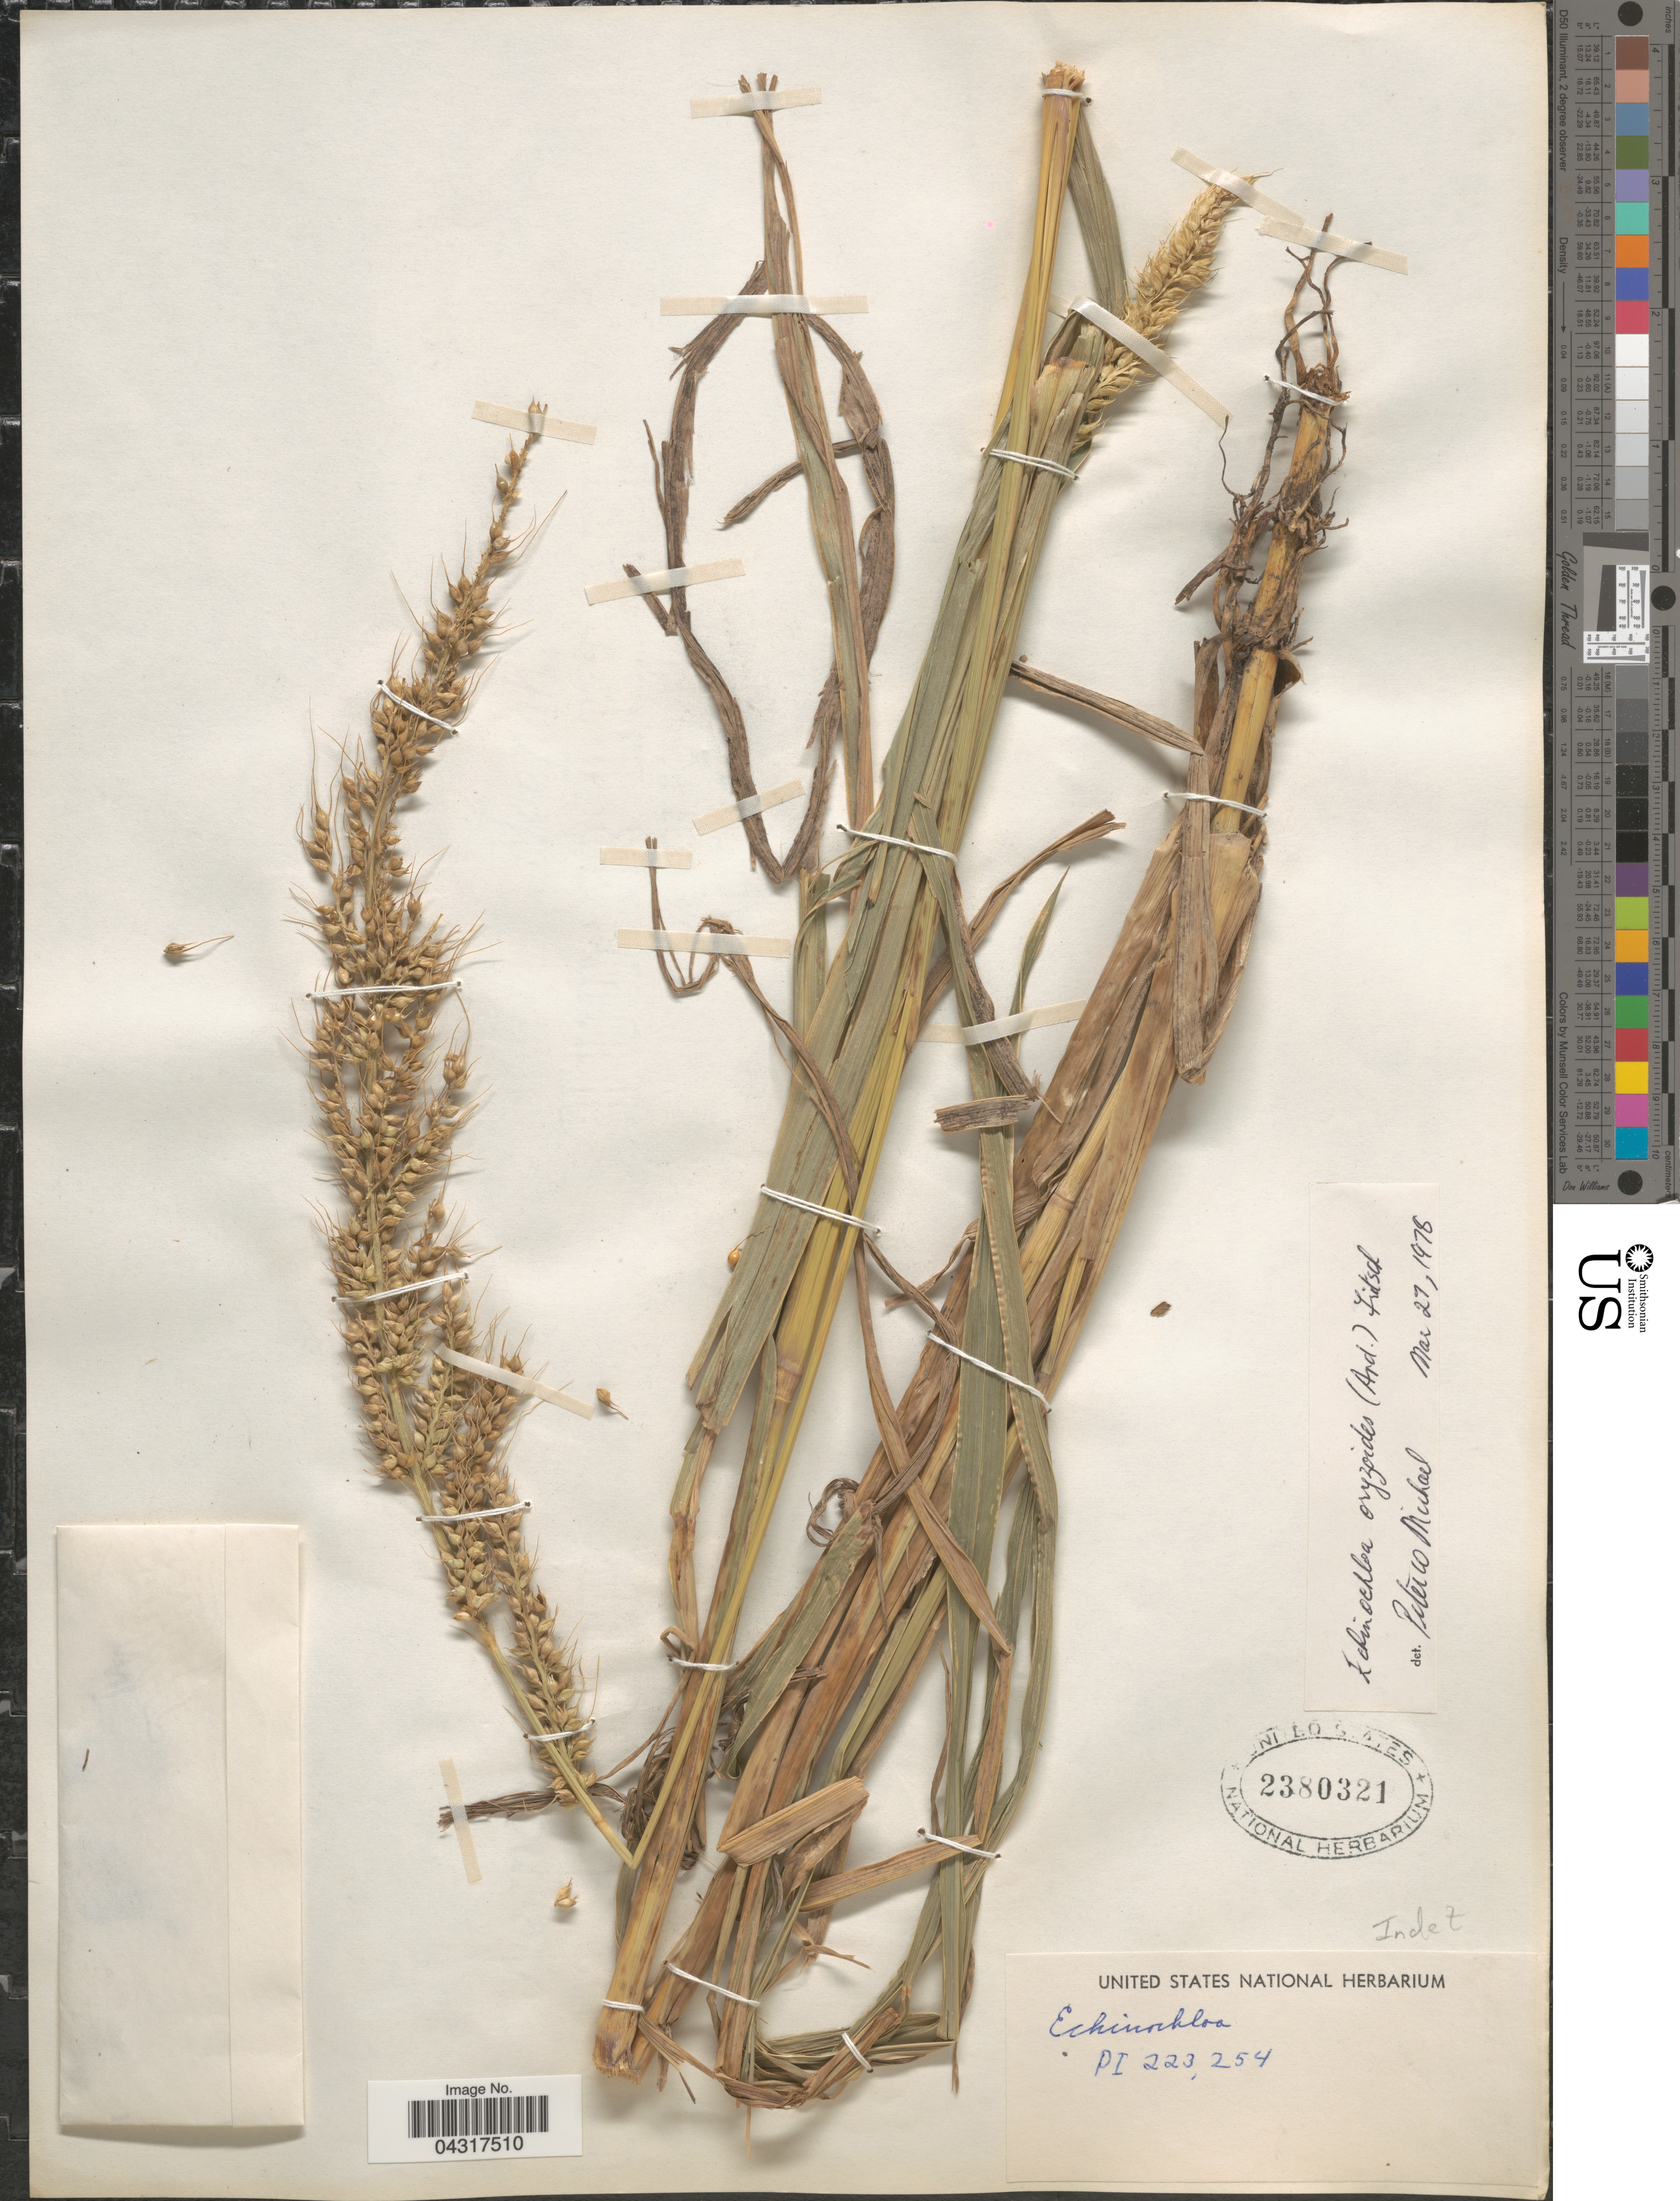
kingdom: Plantae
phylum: Tracheophyta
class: Liliopsida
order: Poales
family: Poaceae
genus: Echinochloa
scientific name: Echinochloa oryzoides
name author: (Ard.) Fritsch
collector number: PI223254?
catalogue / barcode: US 2380321